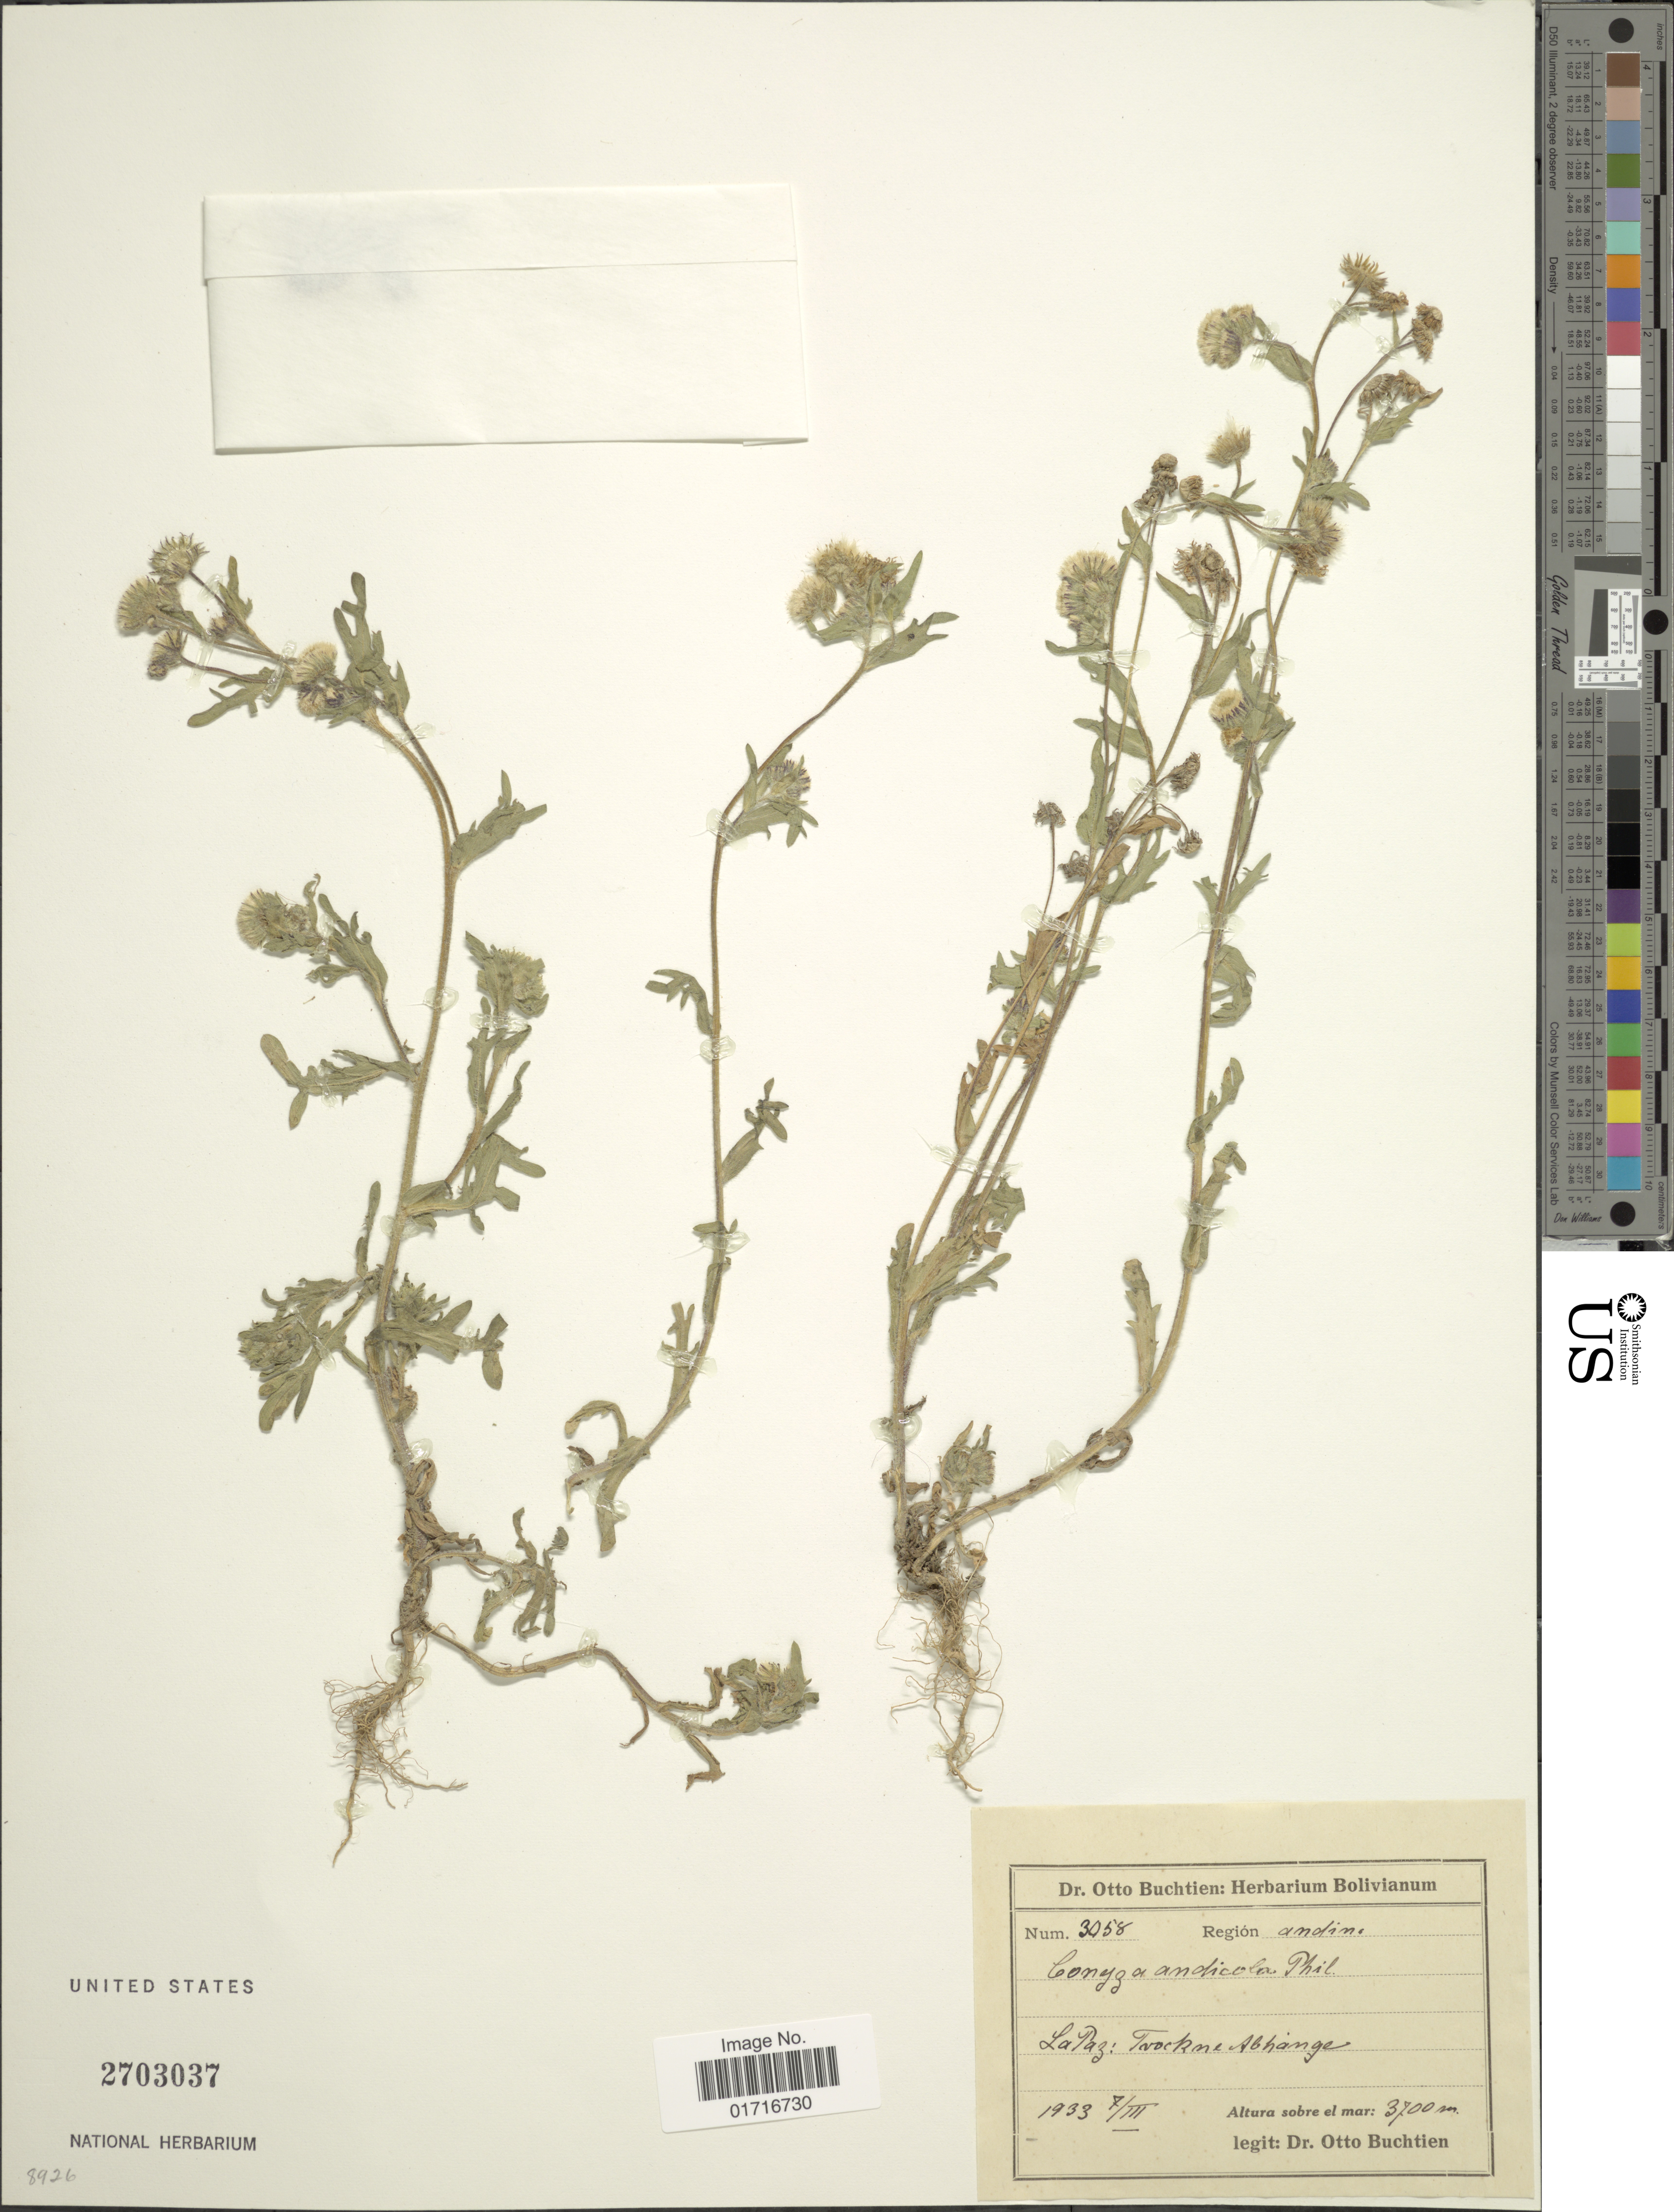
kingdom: Plantae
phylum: Tracheophyta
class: Magnoliopsida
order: Asterales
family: Asteraceae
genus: Conyza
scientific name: Conyza andicola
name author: Phil.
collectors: O. Buchtien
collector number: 3058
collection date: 1933-03-07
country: Bolivia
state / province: La Paz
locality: La Paz: Trockne Abhange.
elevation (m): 3700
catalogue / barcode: US 2703037